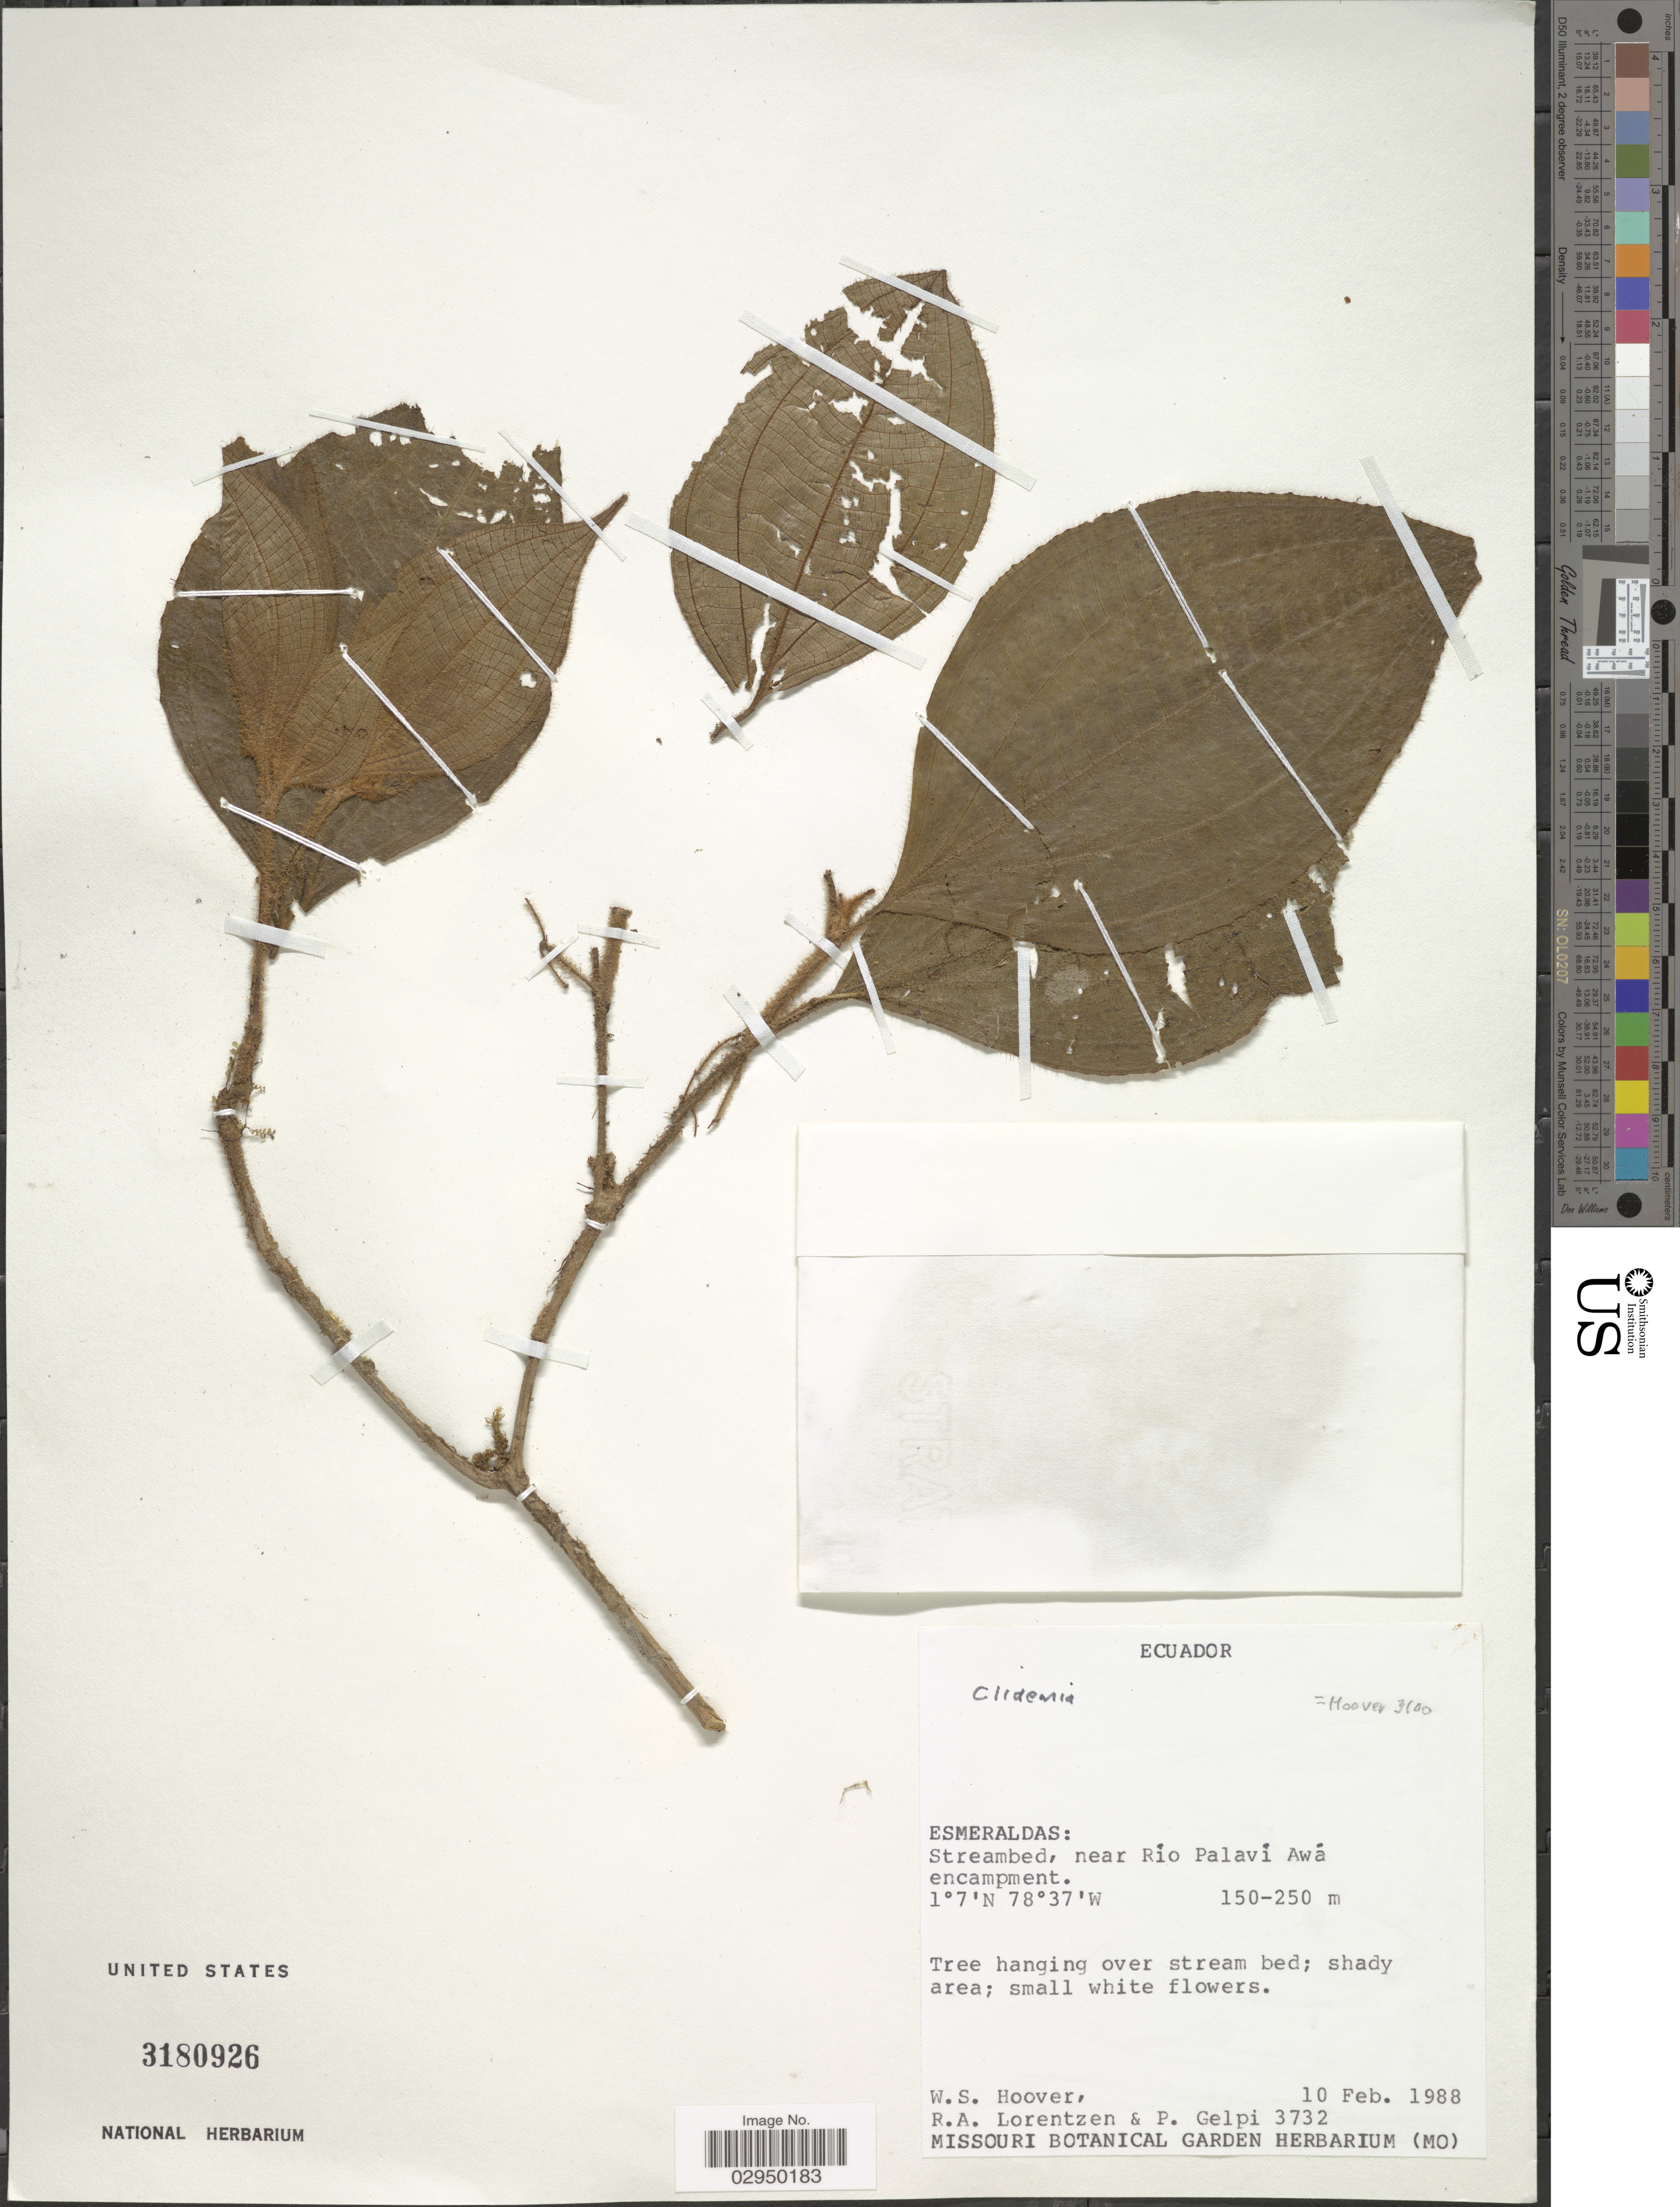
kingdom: Plantae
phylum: Tracheophyta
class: Magnoliopsida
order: Myrtales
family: Melastomataceae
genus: Clidemia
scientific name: Clidemia sp.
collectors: W. S. Hoover, R. Lorentzen & P. Gelpi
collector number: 3732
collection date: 1988-02-10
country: Ecuador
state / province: Esmeraldas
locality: Streambed, near Río Palaví Awá encampment.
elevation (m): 150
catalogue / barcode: US 3180926